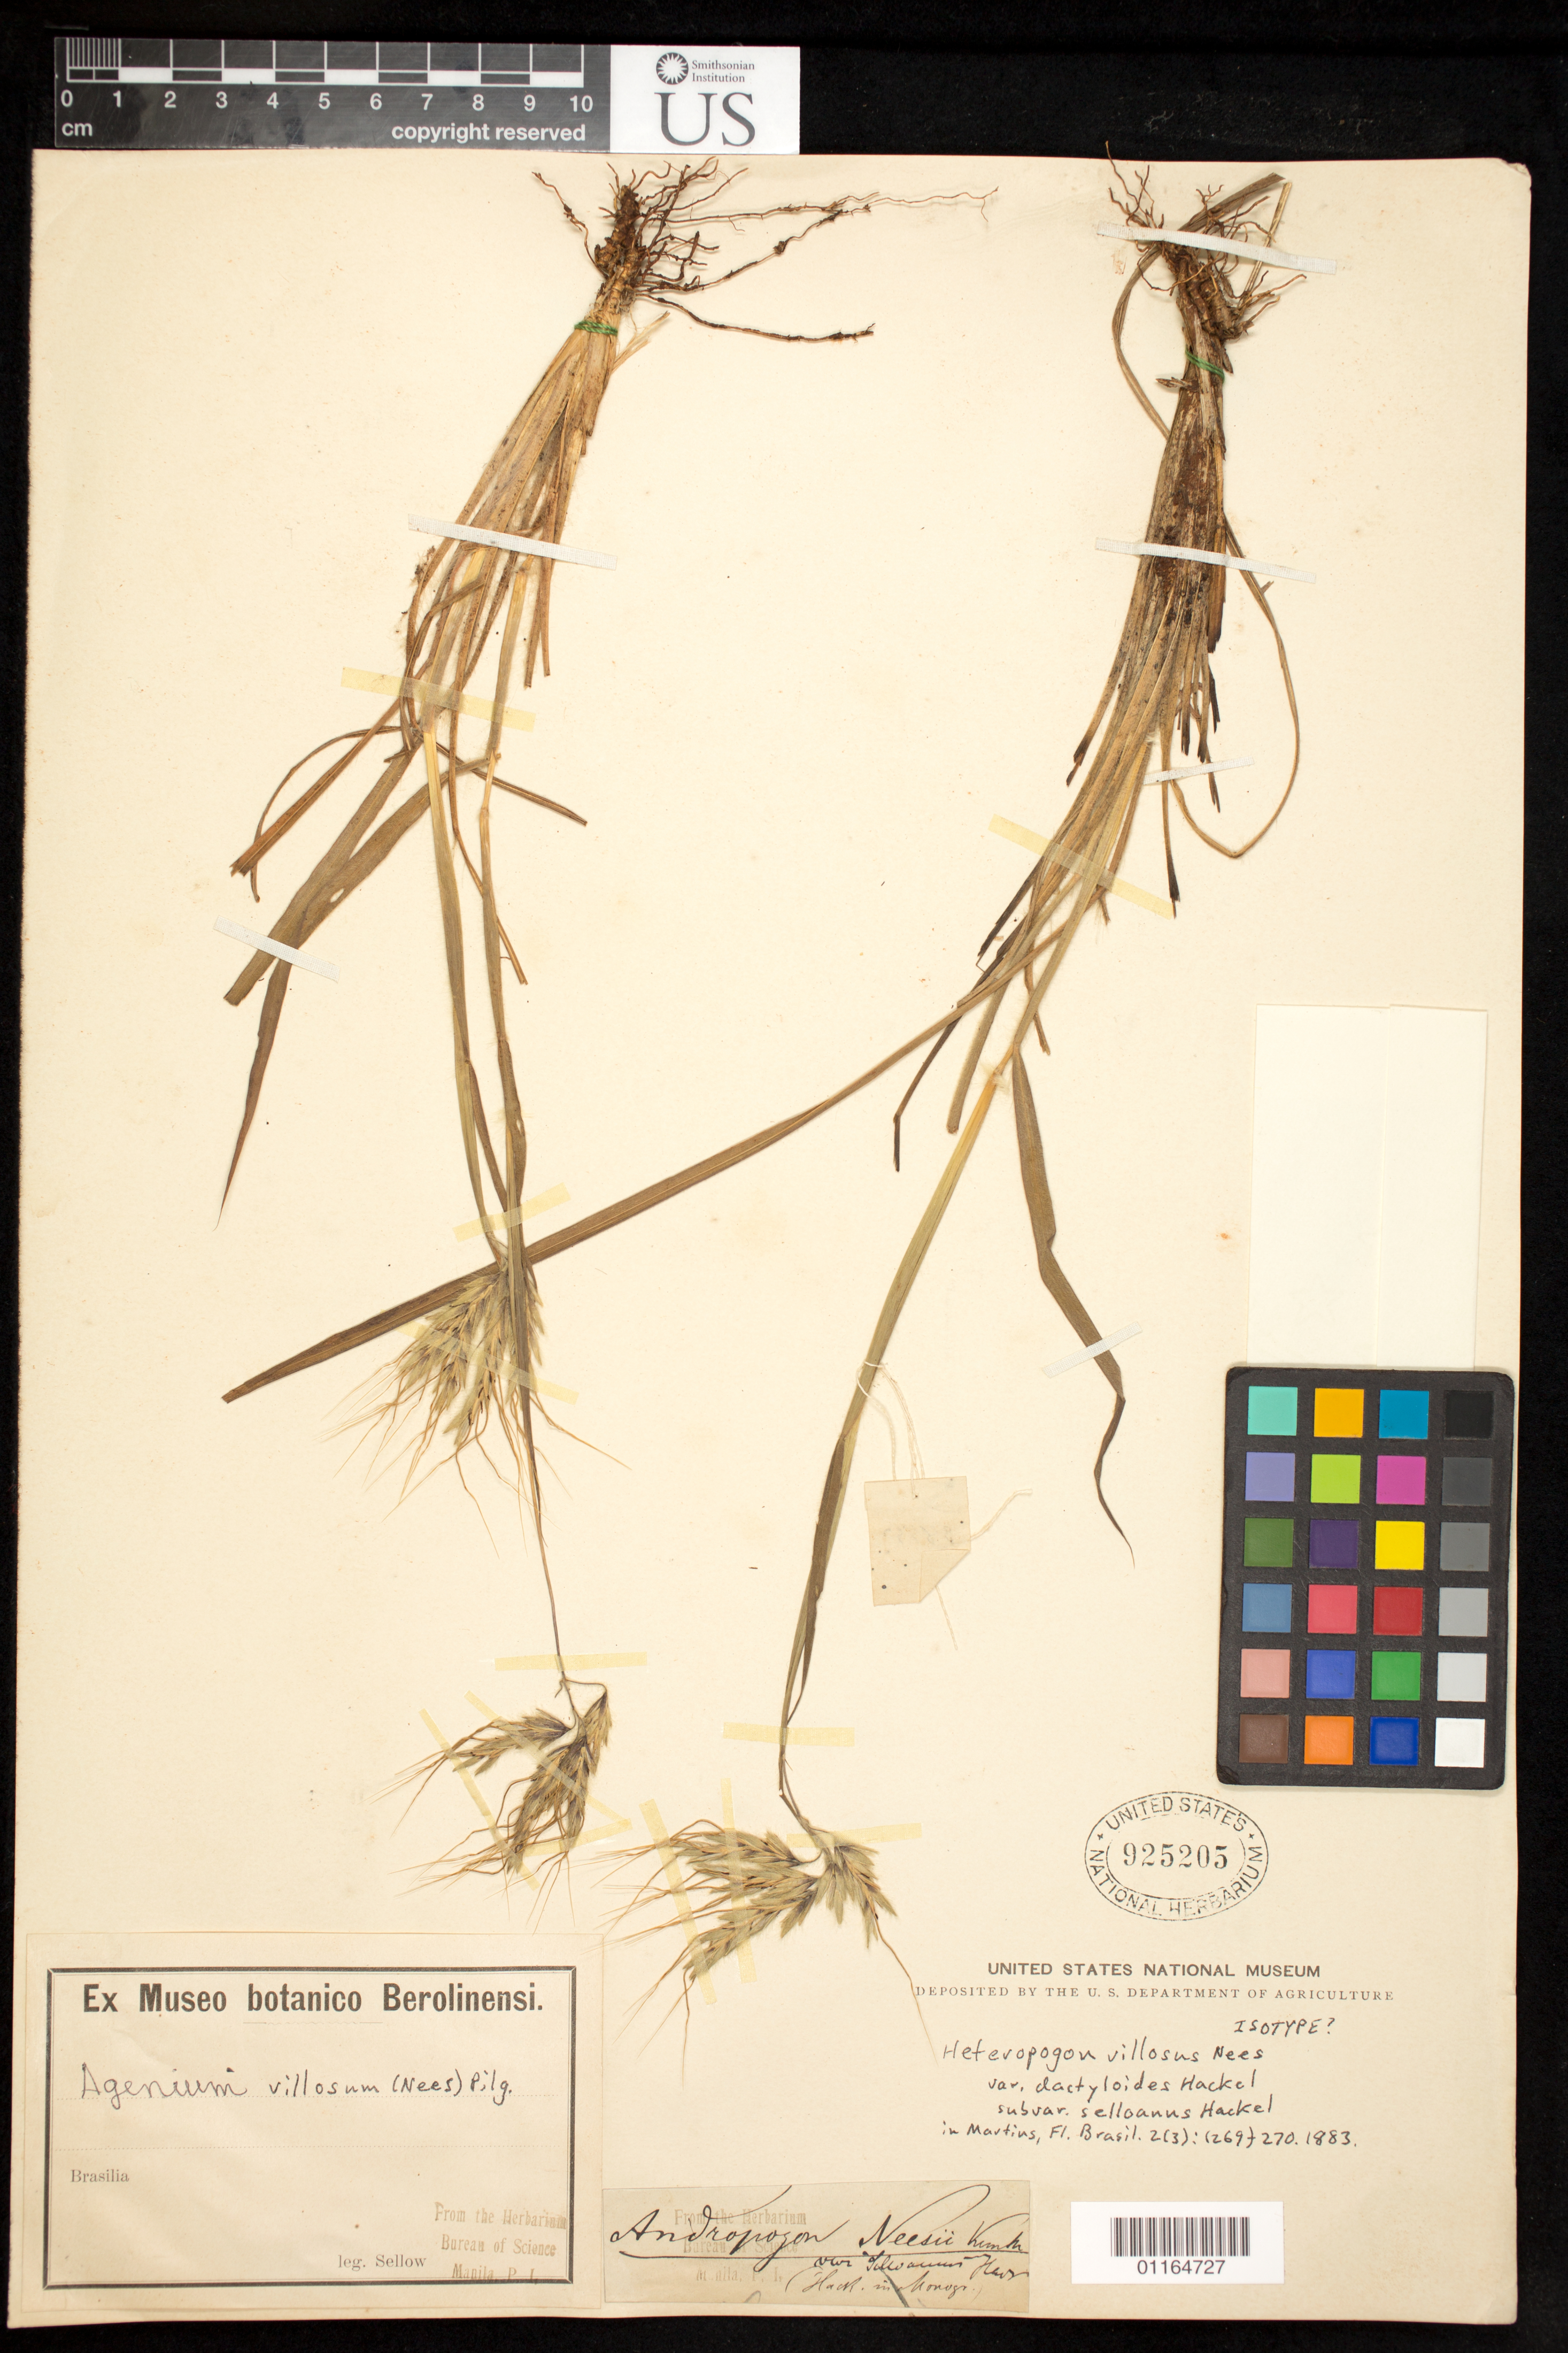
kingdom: Plantae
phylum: Tracheophyta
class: Liliopsida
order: Poales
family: Poaceae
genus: Heteropogon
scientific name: Heteropogon villosus subvar. selloanus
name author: Hack.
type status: Possible Type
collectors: F. Sello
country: Brazil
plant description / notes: ex herb. Berlin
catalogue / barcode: US 925205